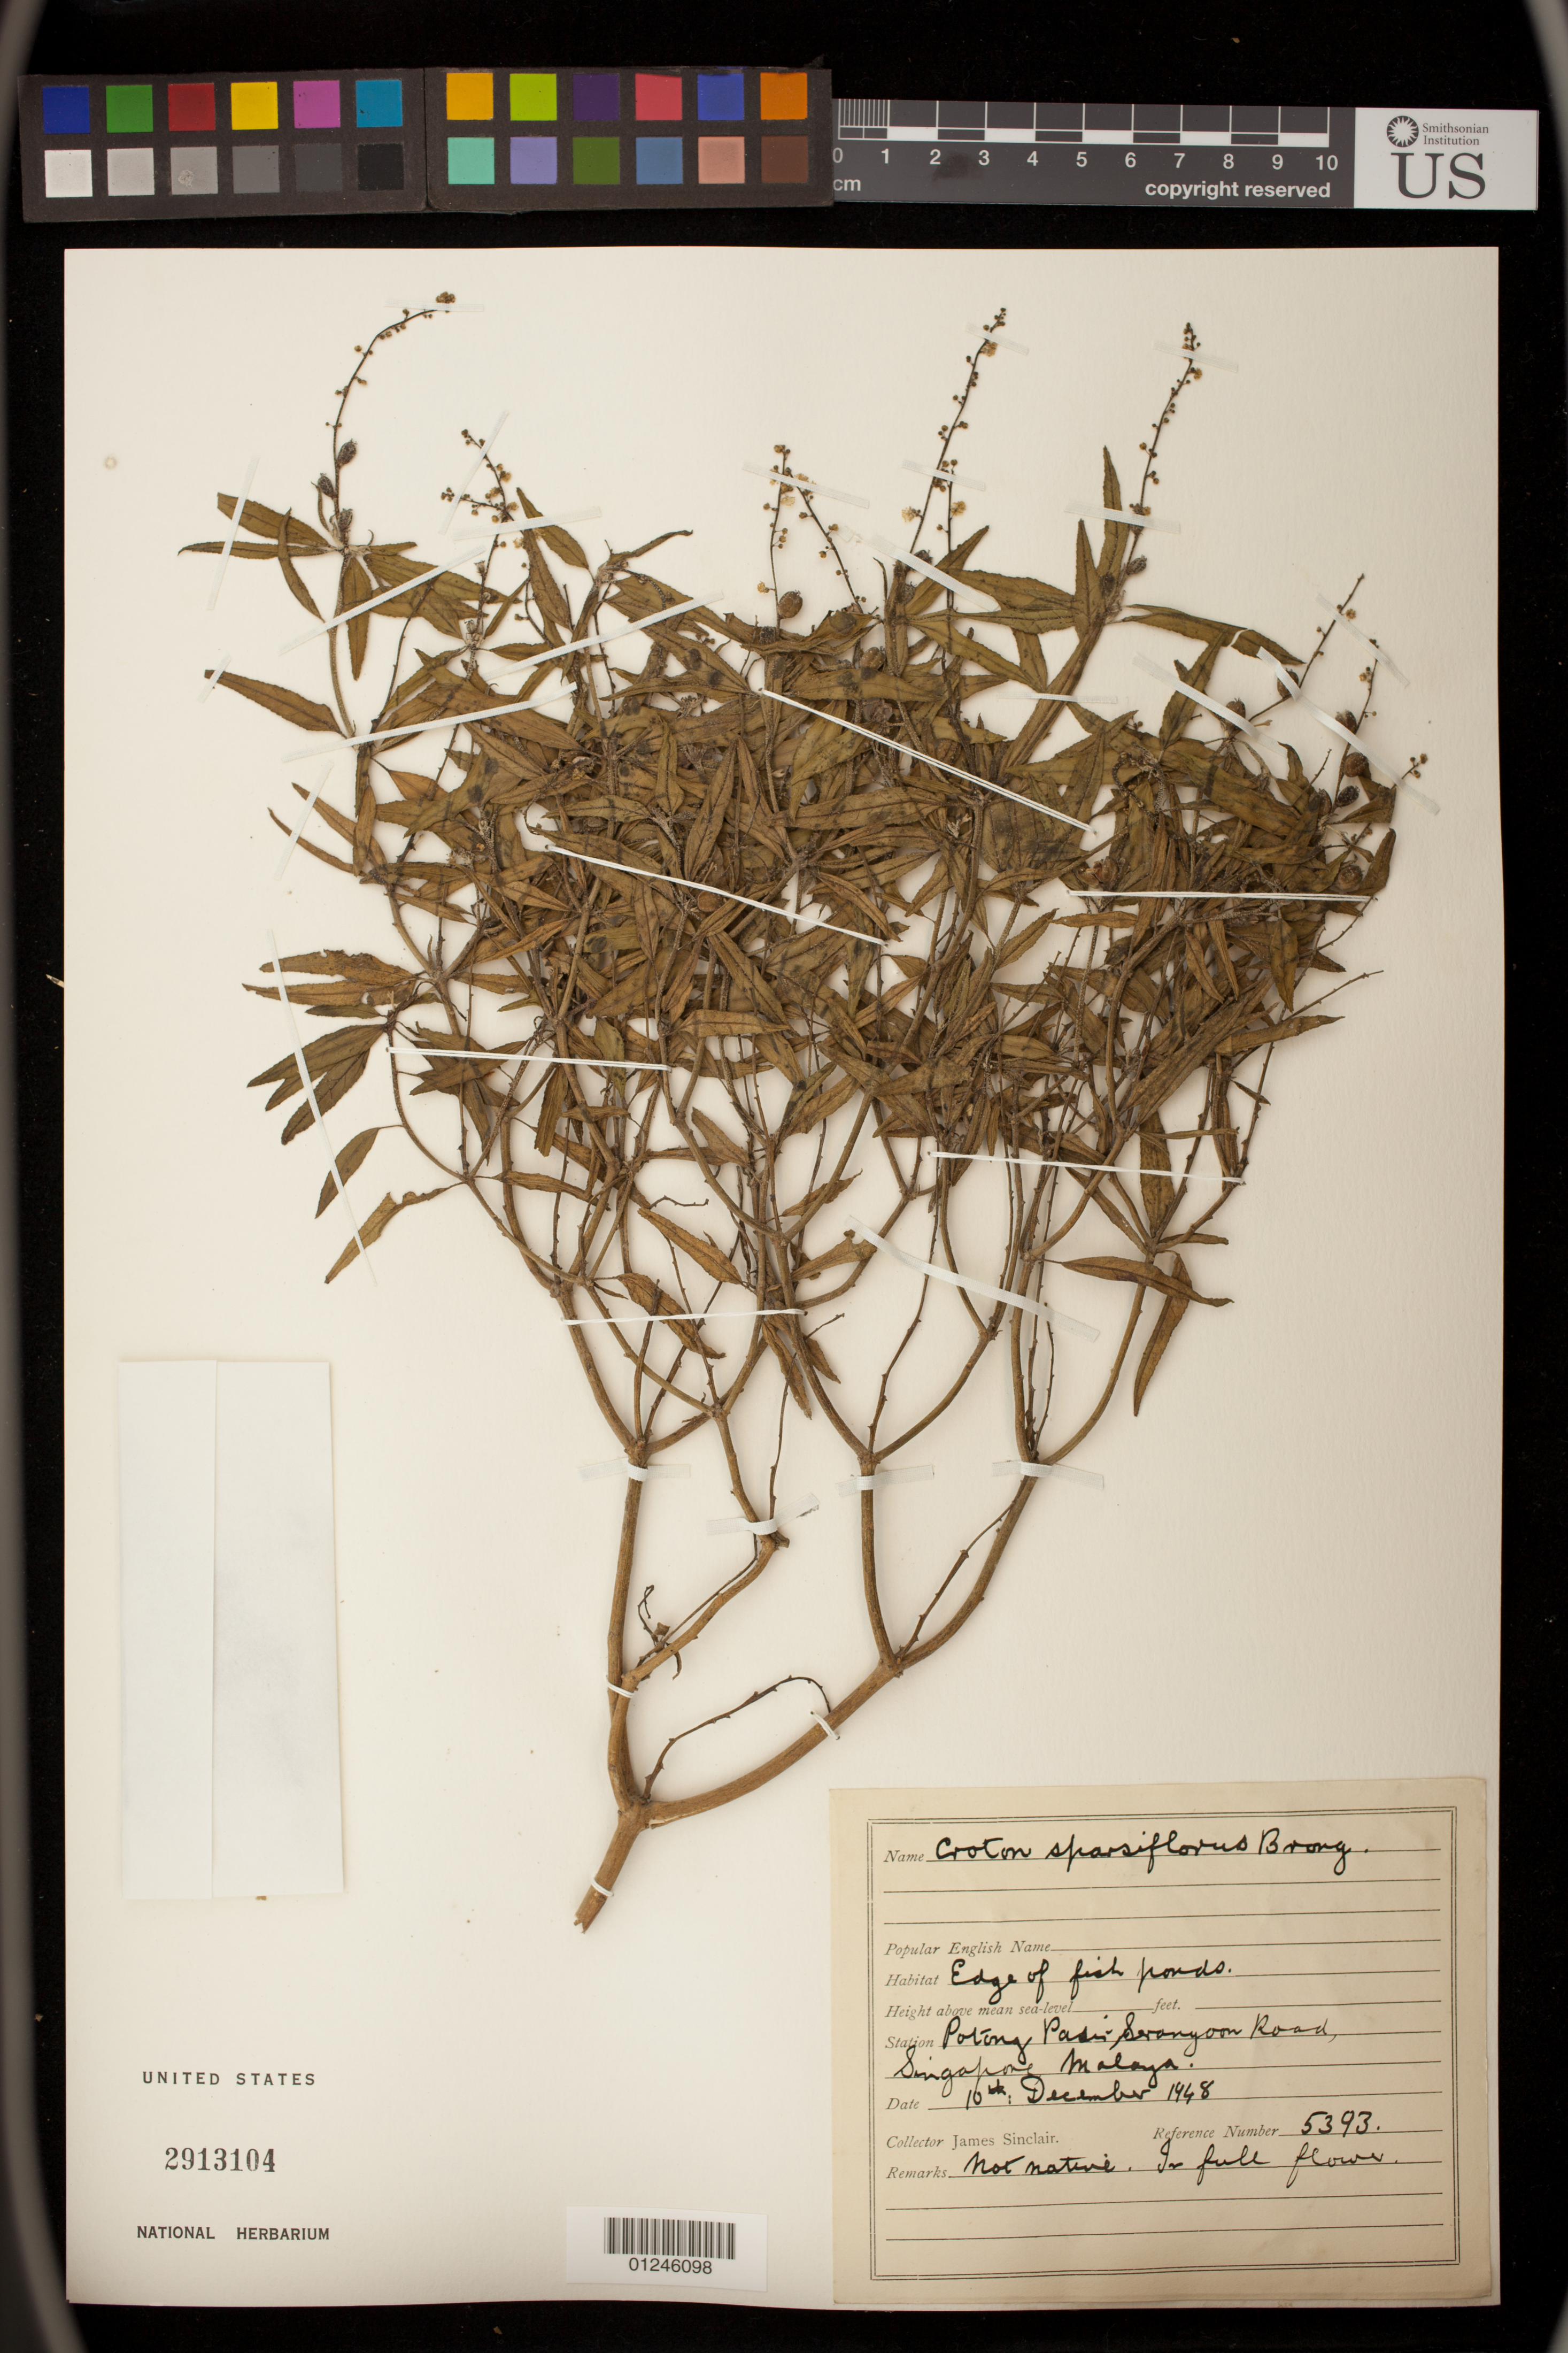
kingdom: Plantae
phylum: Tracheophyta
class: Magnoliopsida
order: Malpighiales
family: Euphorbiaceae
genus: Croton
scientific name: Croton sparsiflorus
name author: Morong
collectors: J. Sinclair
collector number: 5393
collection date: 1948-12-10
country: Singapore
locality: Potong Pasir Serangoon Road.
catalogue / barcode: US 2913104